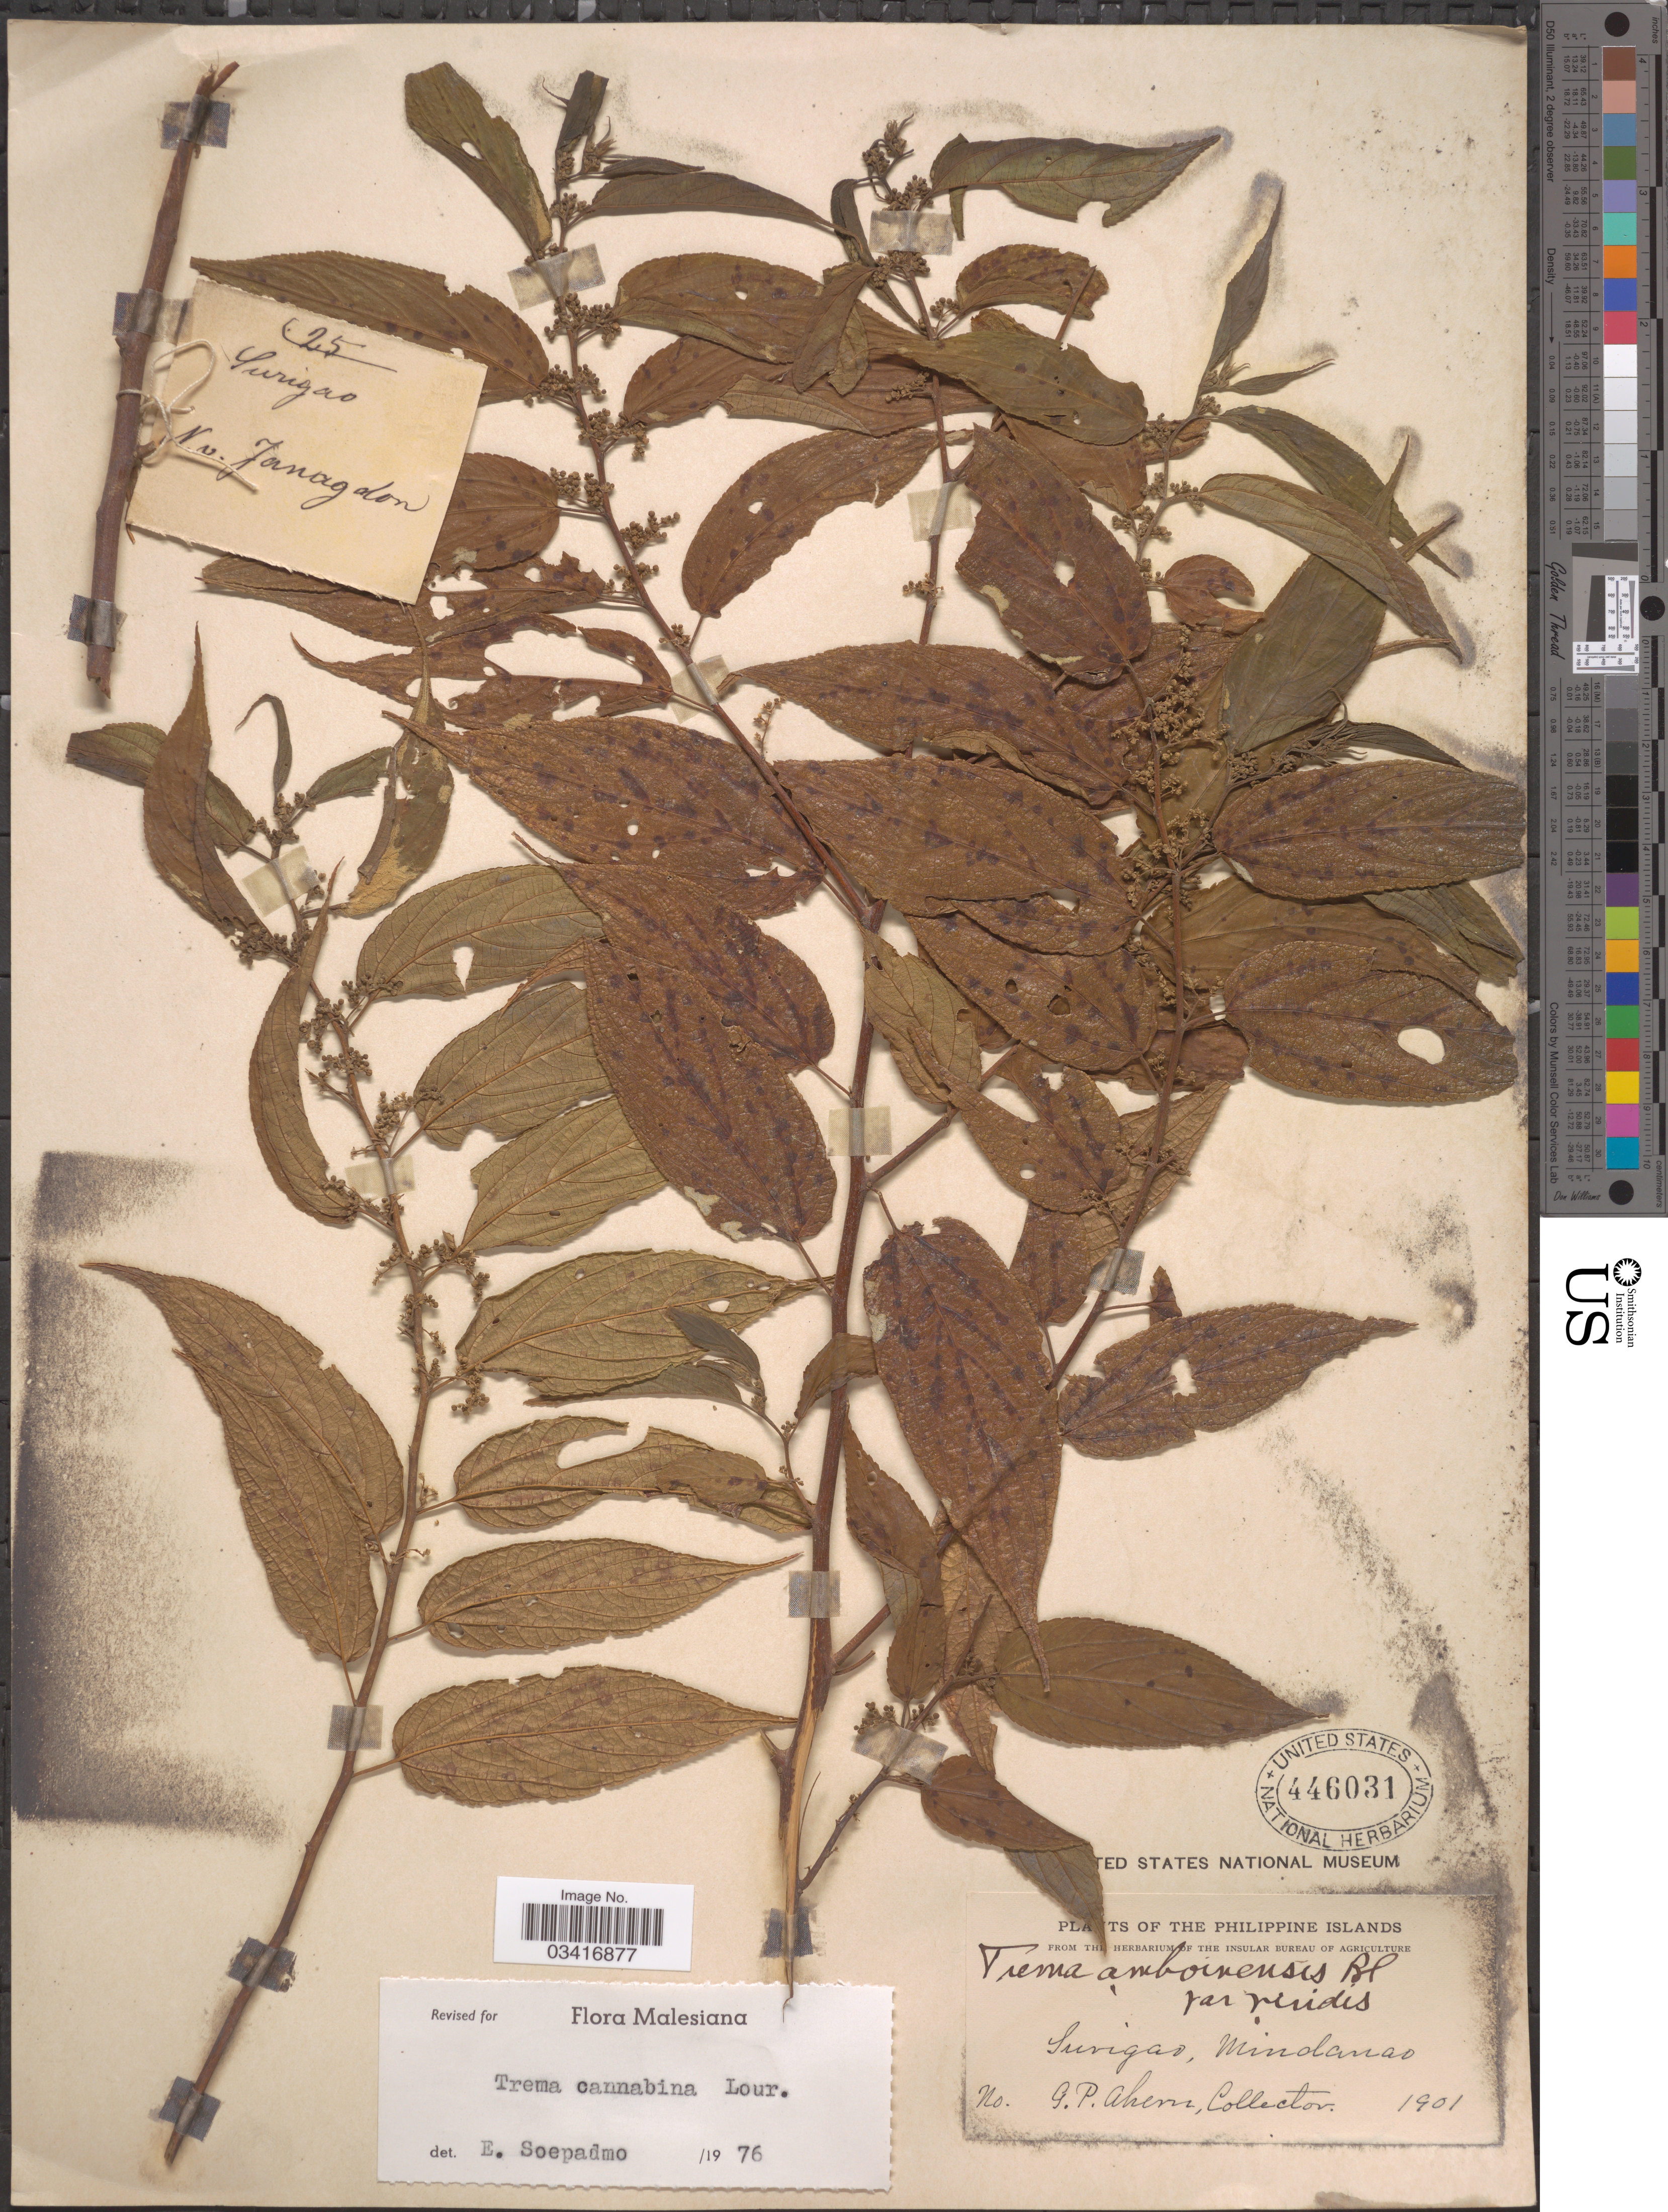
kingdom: Plantae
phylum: Tracheophyta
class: Magnoliopsida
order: Rosales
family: Cannabaceae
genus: Trema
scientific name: Trema cannabina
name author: Lour.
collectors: G. Ahern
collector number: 25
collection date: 1901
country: Philippines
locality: Surigao, Mindanao.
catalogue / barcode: US 446031